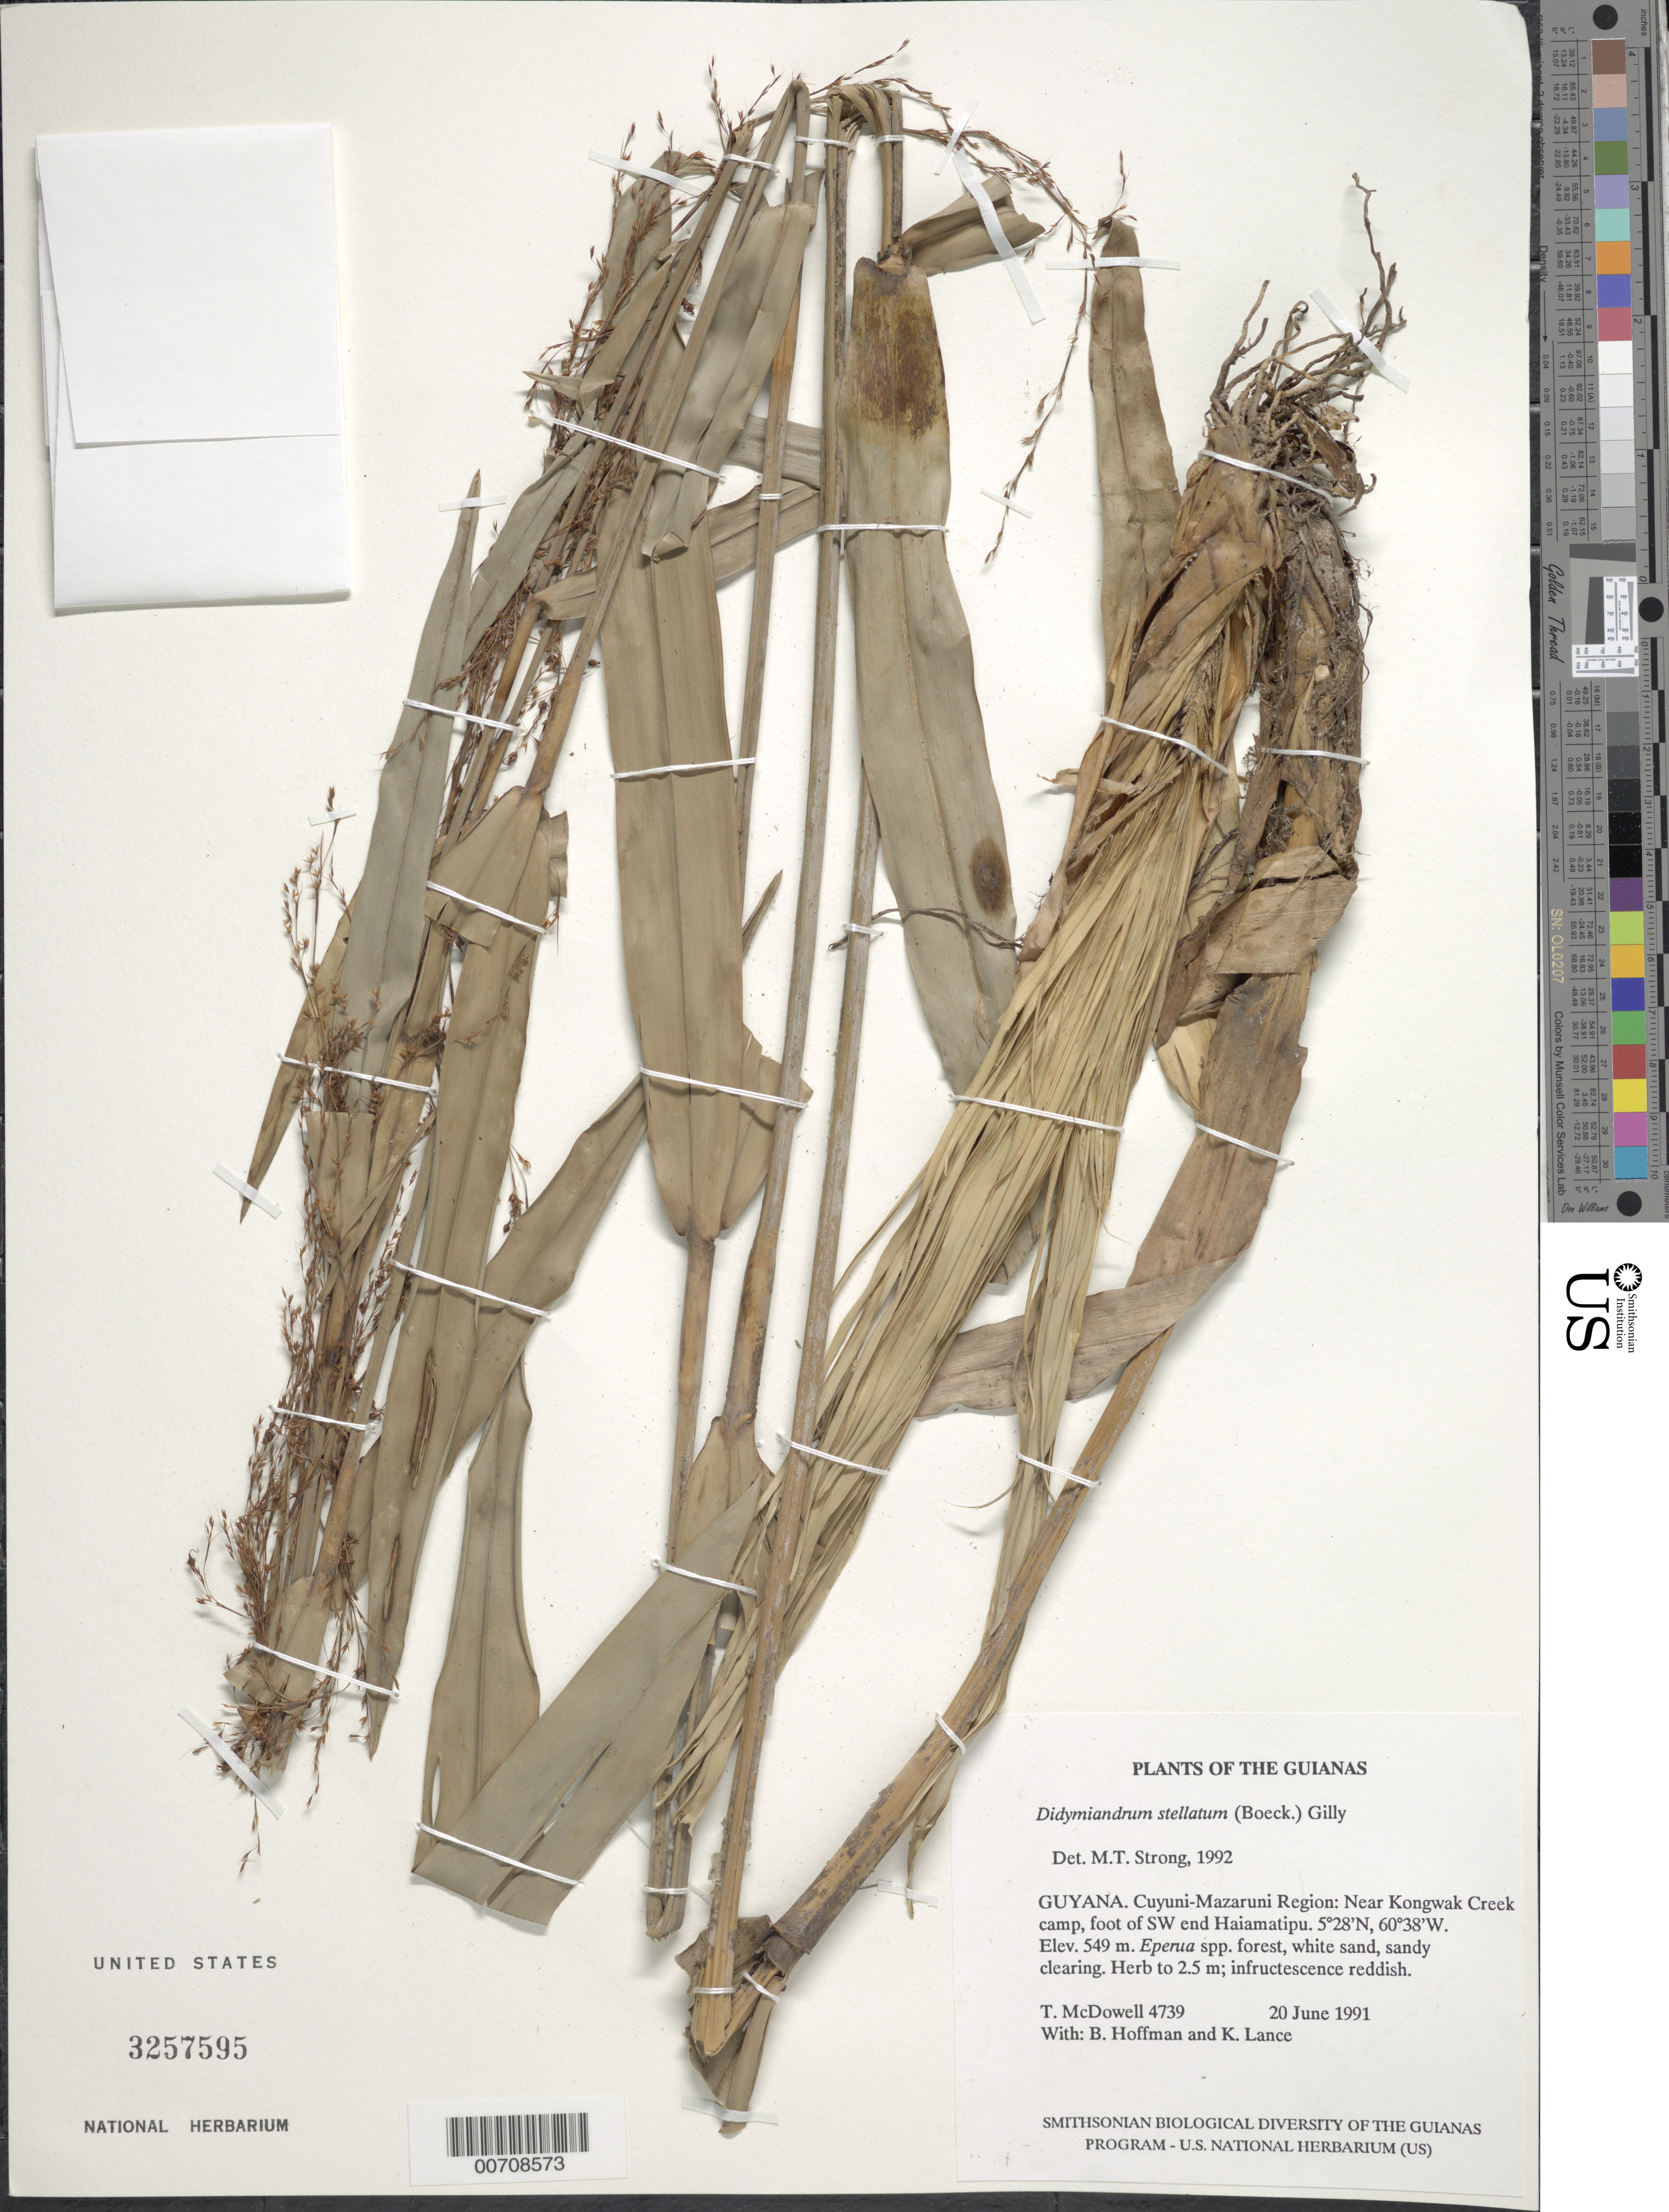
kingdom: Plantae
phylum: Tracheophyta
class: Liliopsida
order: Poales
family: Cyperaceae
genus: Didymiandrum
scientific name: Didymiandrum stellatum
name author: (Boeckeler) Gilly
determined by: Strong, M. T., (US), Smithsonian Institution - National Museum of Natural History (UNITED STATES)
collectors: T. McDowell, B. Hoffman & K. Lance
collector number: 4739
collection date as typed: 20 June 1991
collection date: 1991-06-20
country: Guyana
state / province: Cuyuni-Mazaruni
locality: Near Kongwak Creek camp, foot of SW end Haiamatipu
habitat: Eperua spp. forest, white sand, sandy clearing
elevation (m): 550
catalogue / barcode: US 3257595